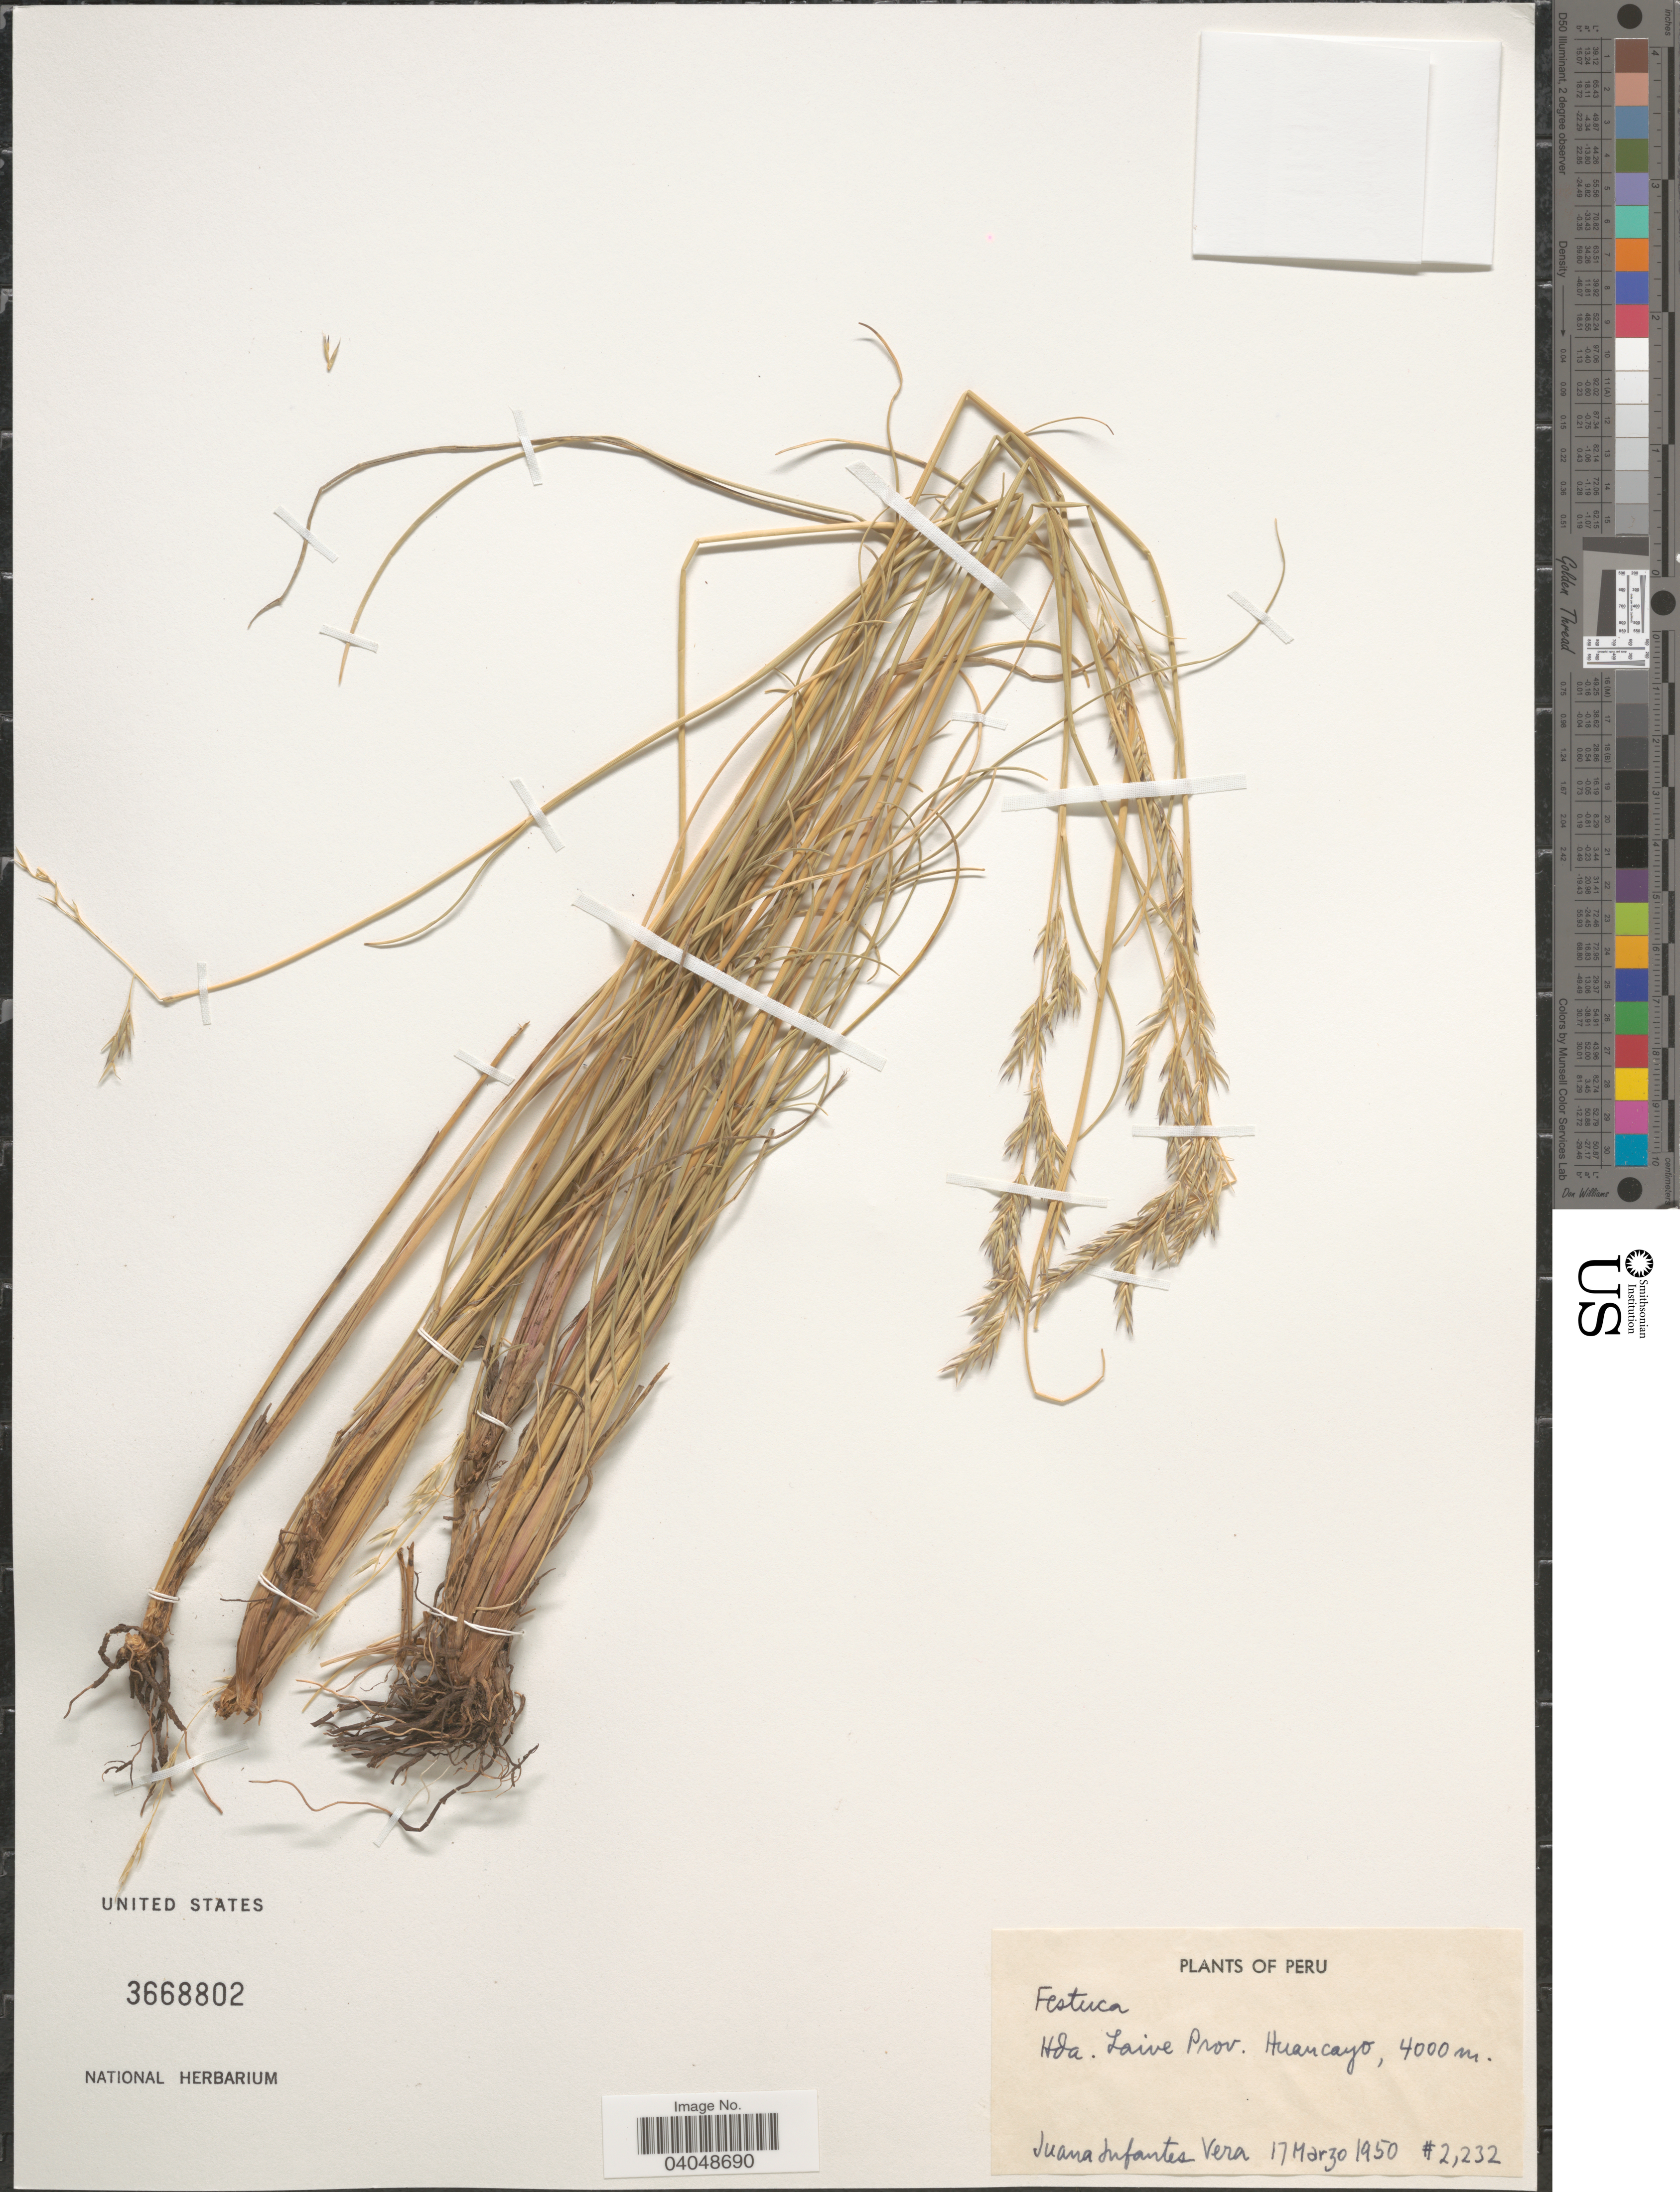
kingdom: Plantae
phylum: Tracheophyta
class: Liliopsida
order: Poales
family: Poaceae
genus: Festuca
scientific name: Festuca sp.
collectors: J. Infantes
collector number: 2232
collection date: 1950-03-17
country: Peru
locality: Hda. Laive Prov. Huancayo.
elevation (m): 4000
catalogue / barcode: US 3668802